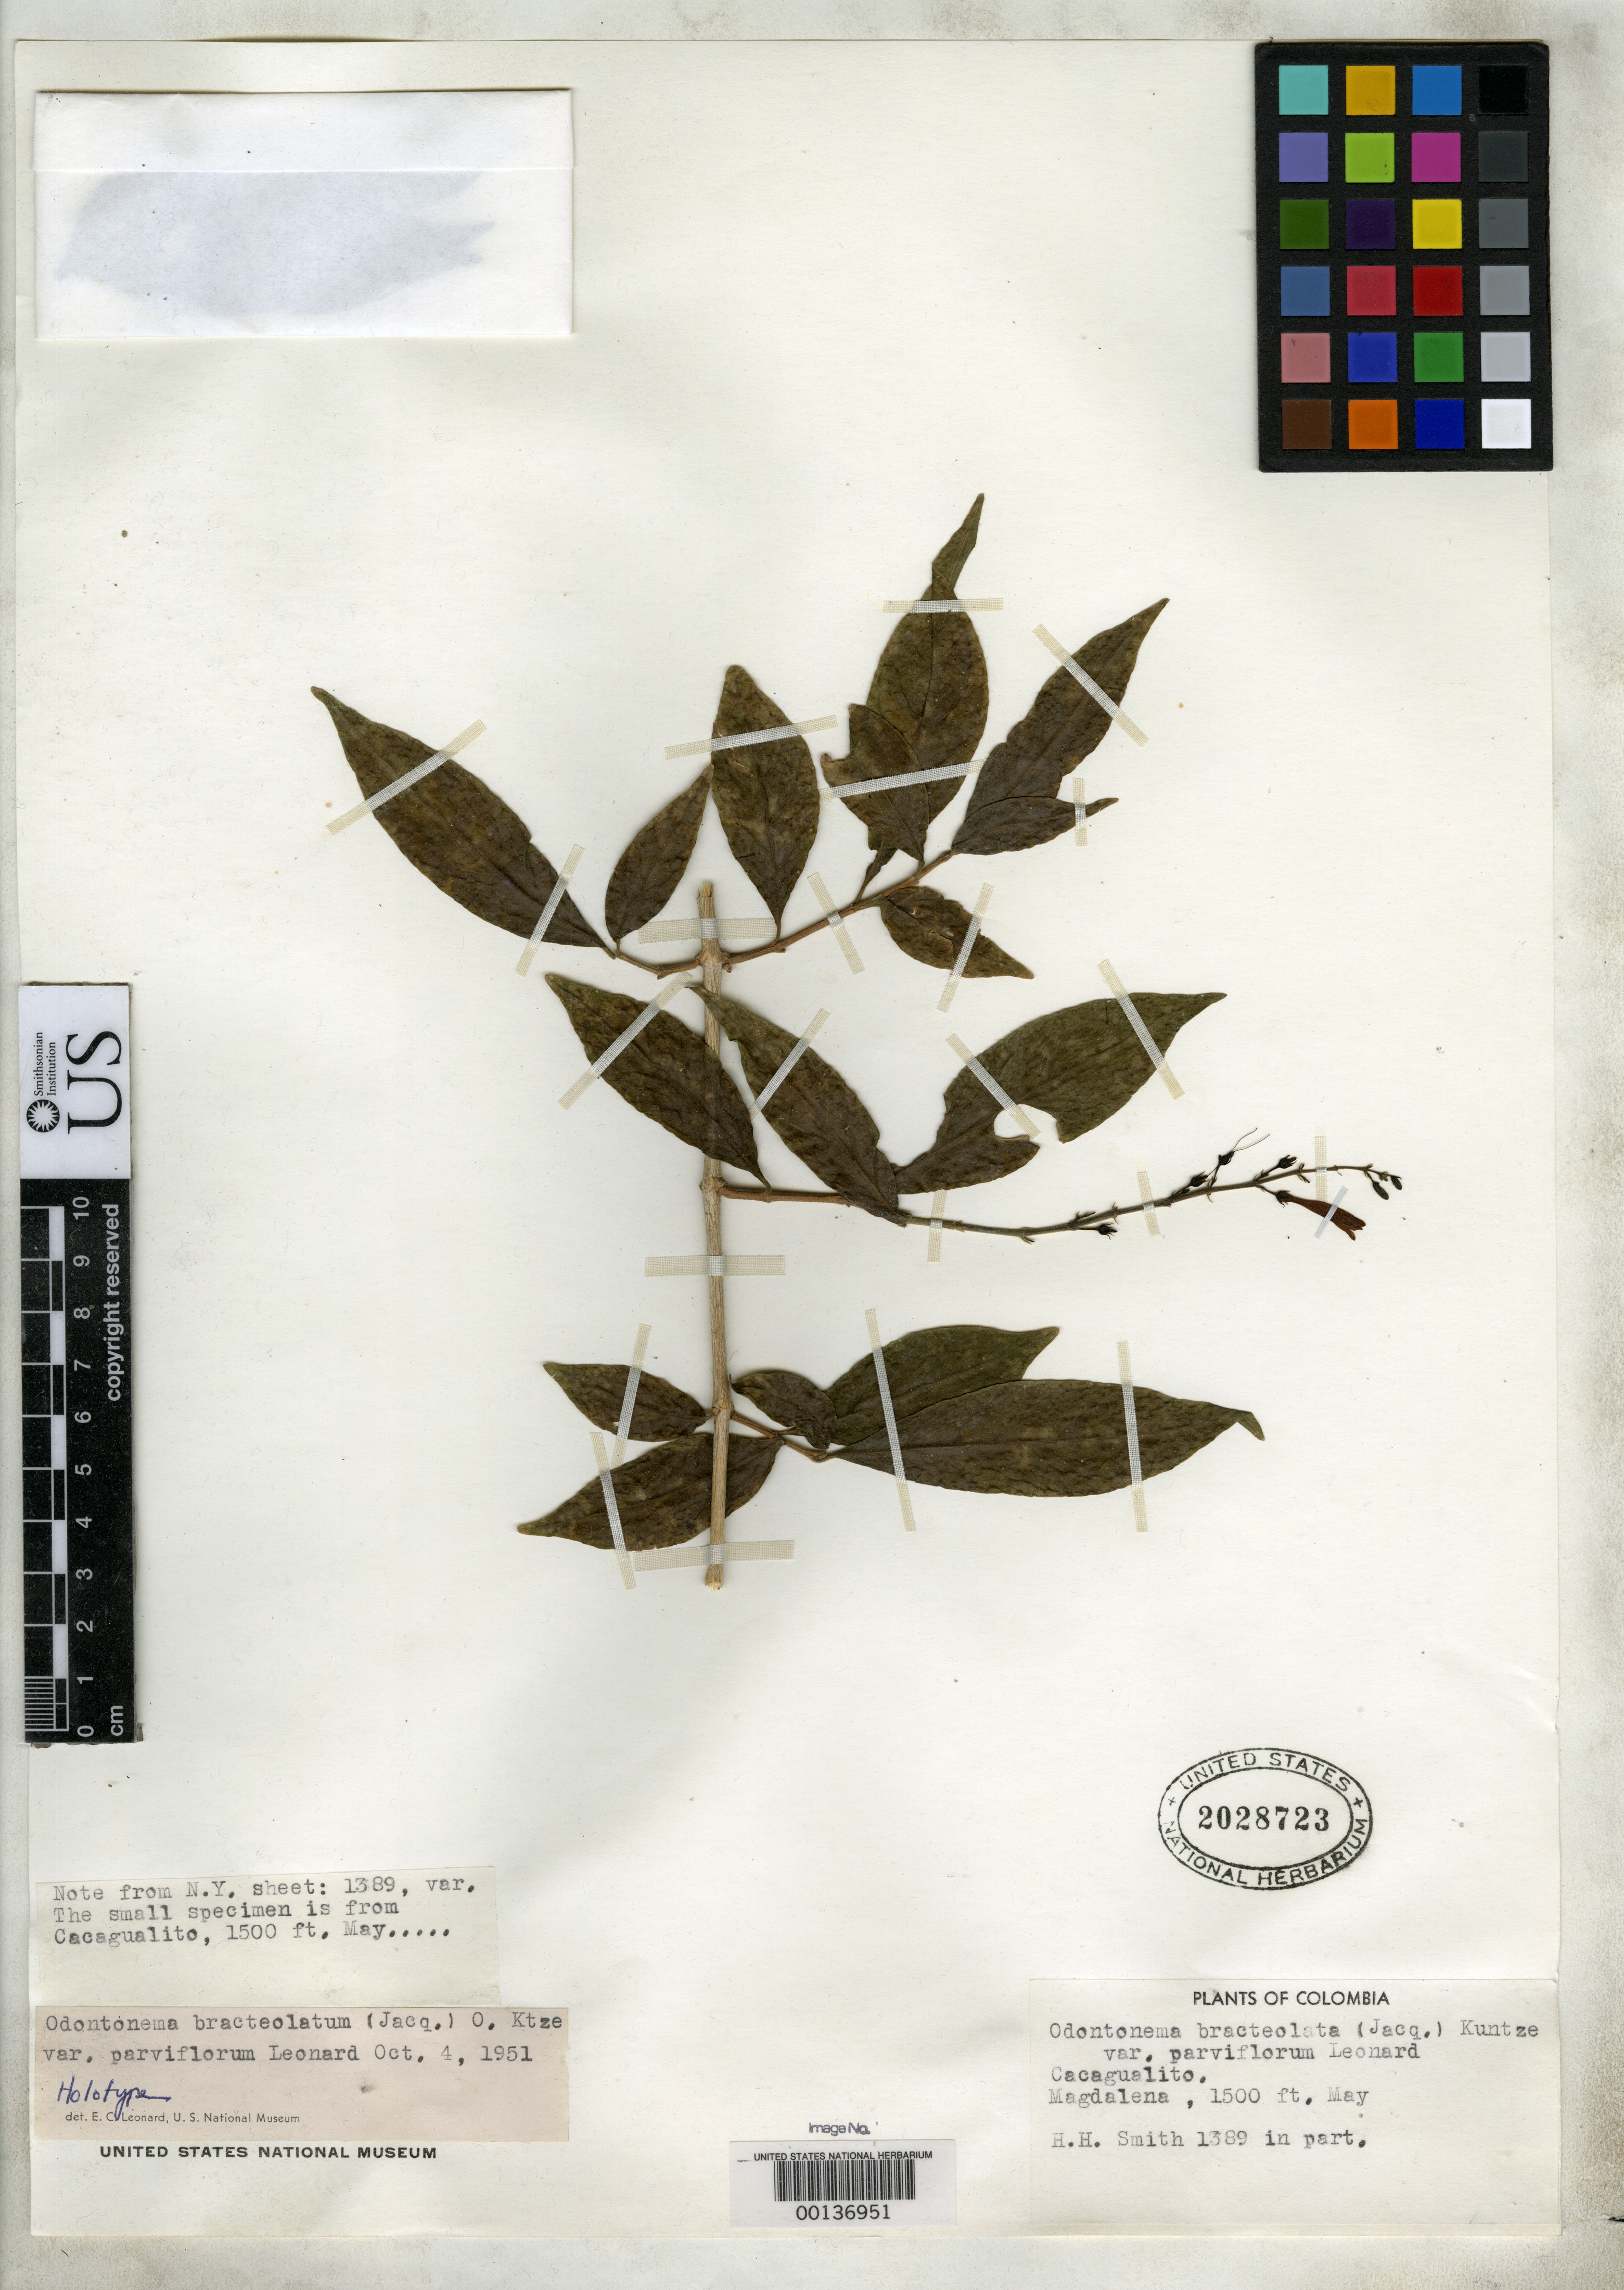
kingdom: Plantae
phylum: Tracheophyta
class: Magnoliopsida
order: Lamiales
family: Acanthaceae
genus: Odontonema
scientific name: Odontonema bracteolatum var. parviflorum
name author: Leonard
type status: Holotype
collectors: Herbert H. Smith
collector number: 1389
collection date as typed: May 1899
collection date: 1899-05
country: Colombia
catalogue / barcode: US 2028723